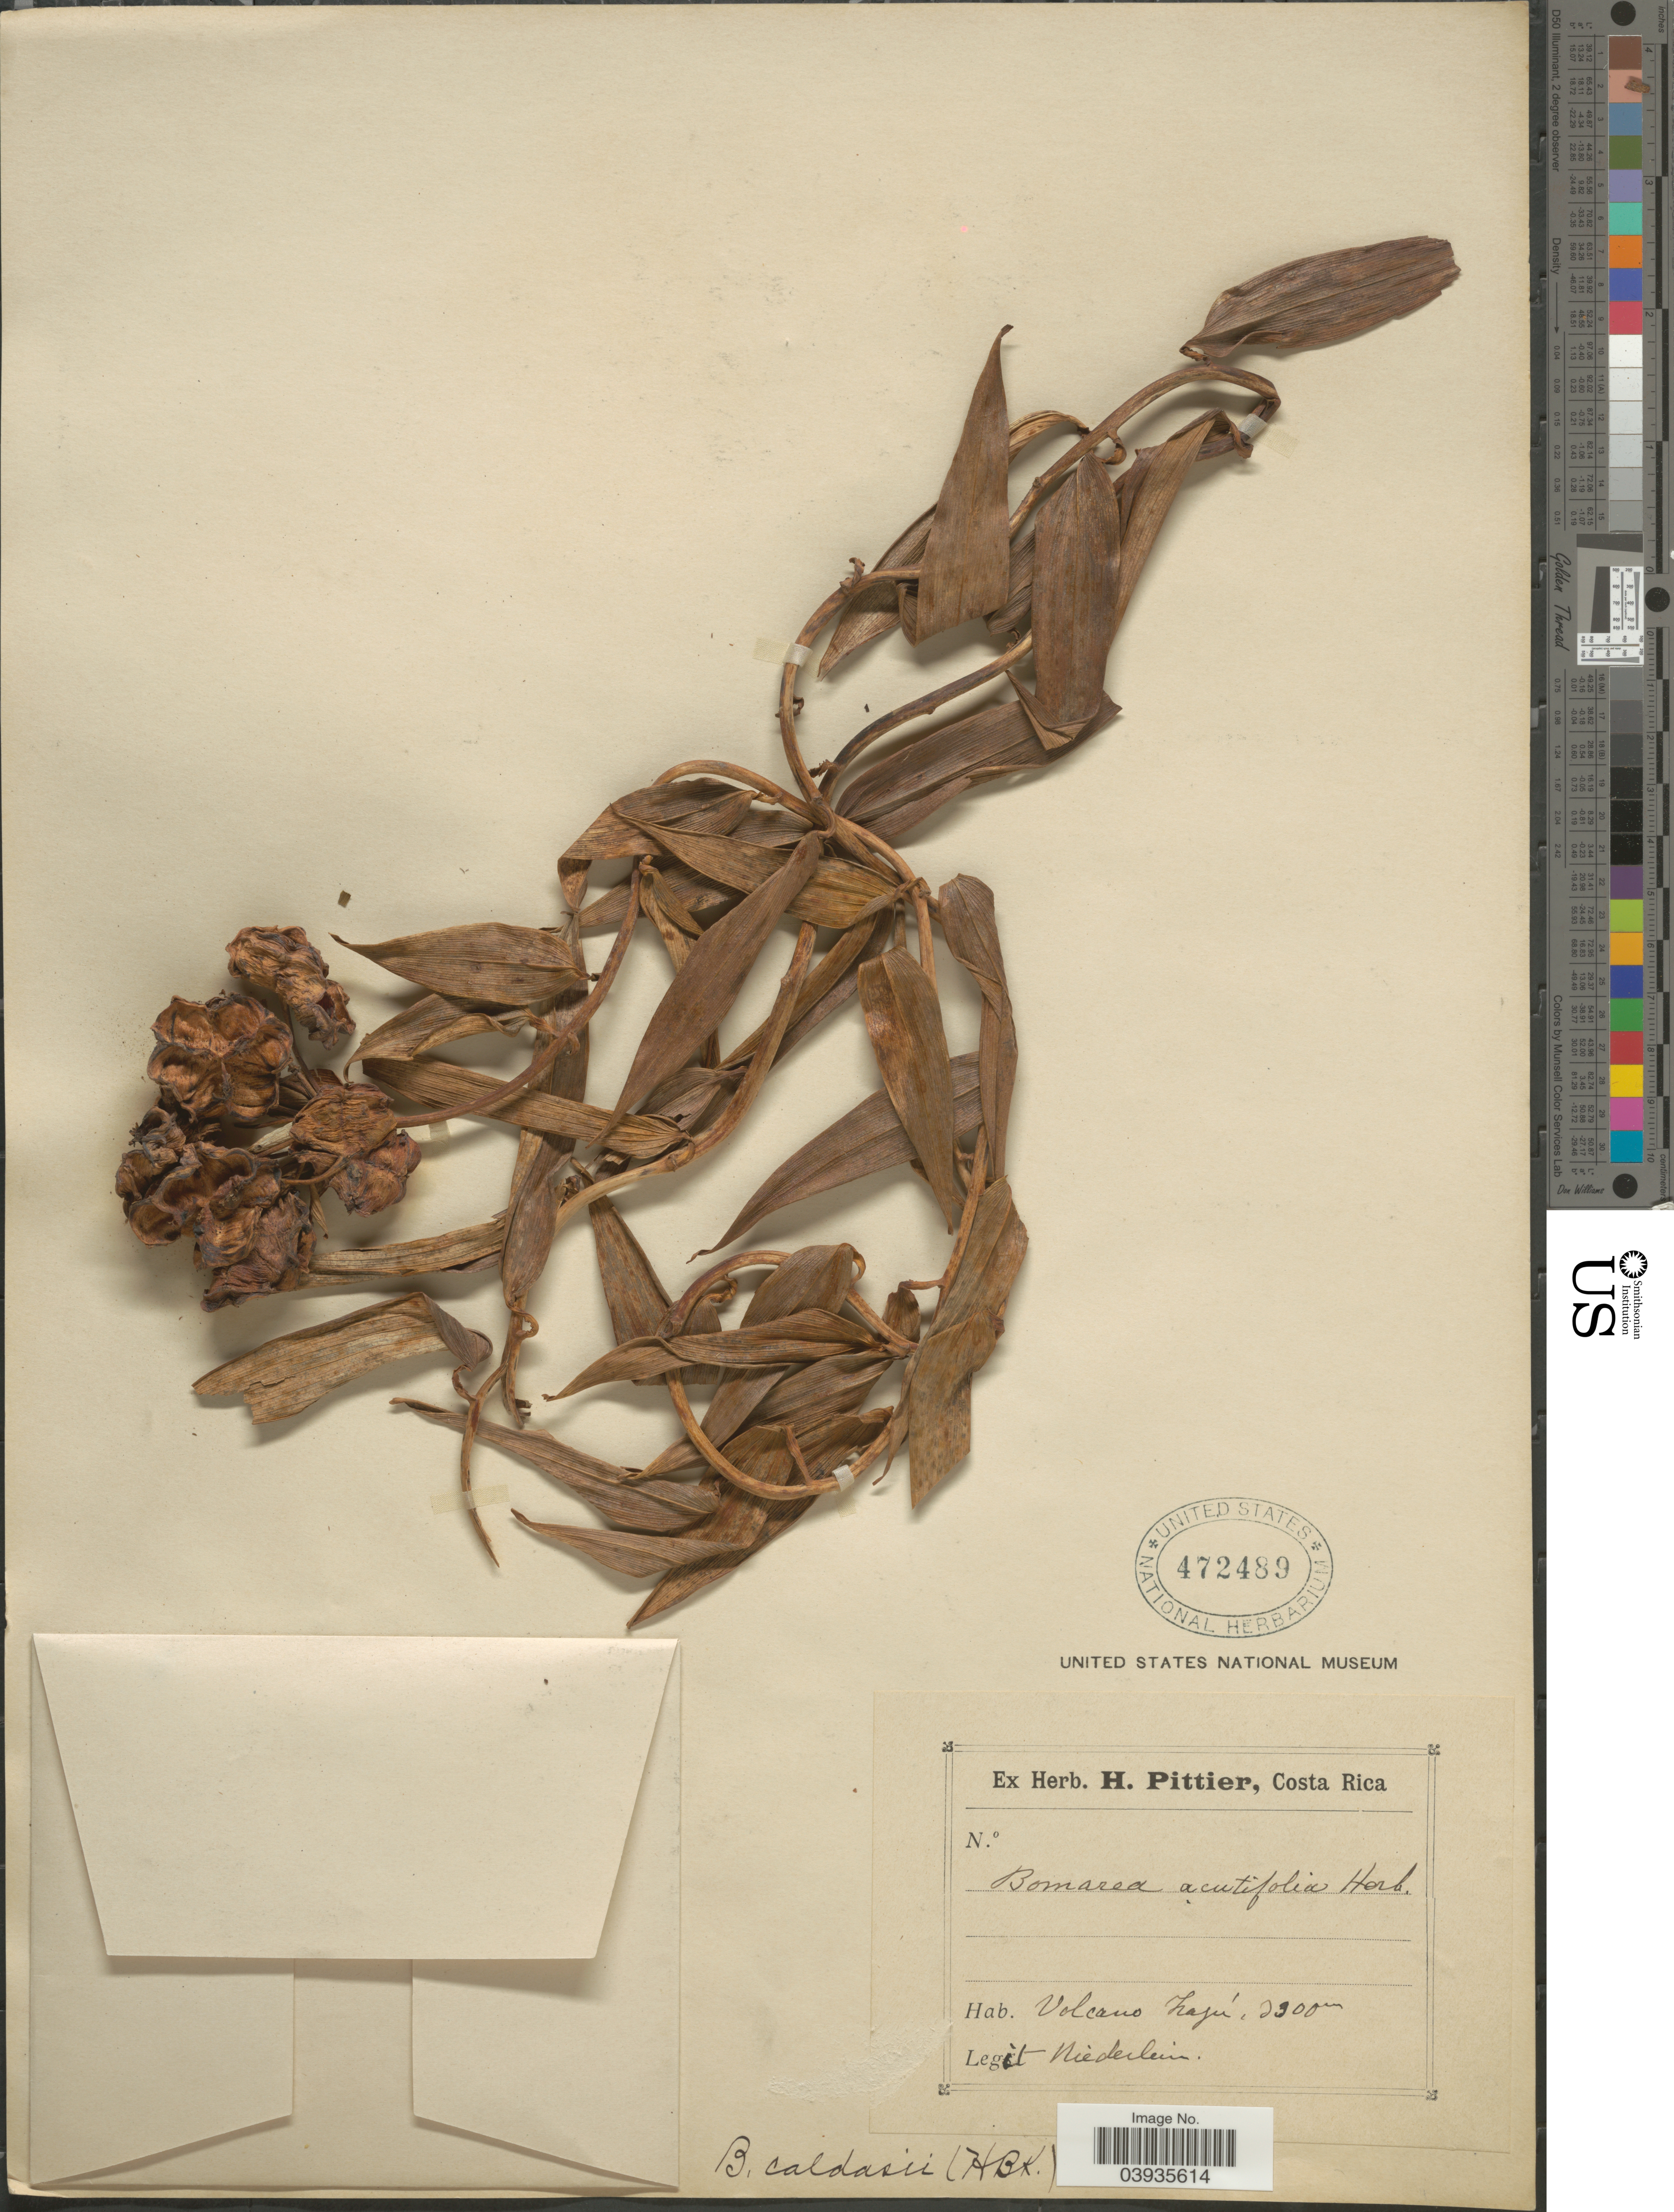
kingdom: Plantae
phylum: Tracheophyta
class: Liliopsida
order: Liliales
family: Alstroemeriaceae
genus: Bomarea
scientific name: Bomarea caldasii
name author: (Kunth) Asch. & Graebener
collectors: Niederlein, --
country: Costa Rica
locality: Volcano Irazú.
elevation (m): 3300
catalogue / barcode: US 472489